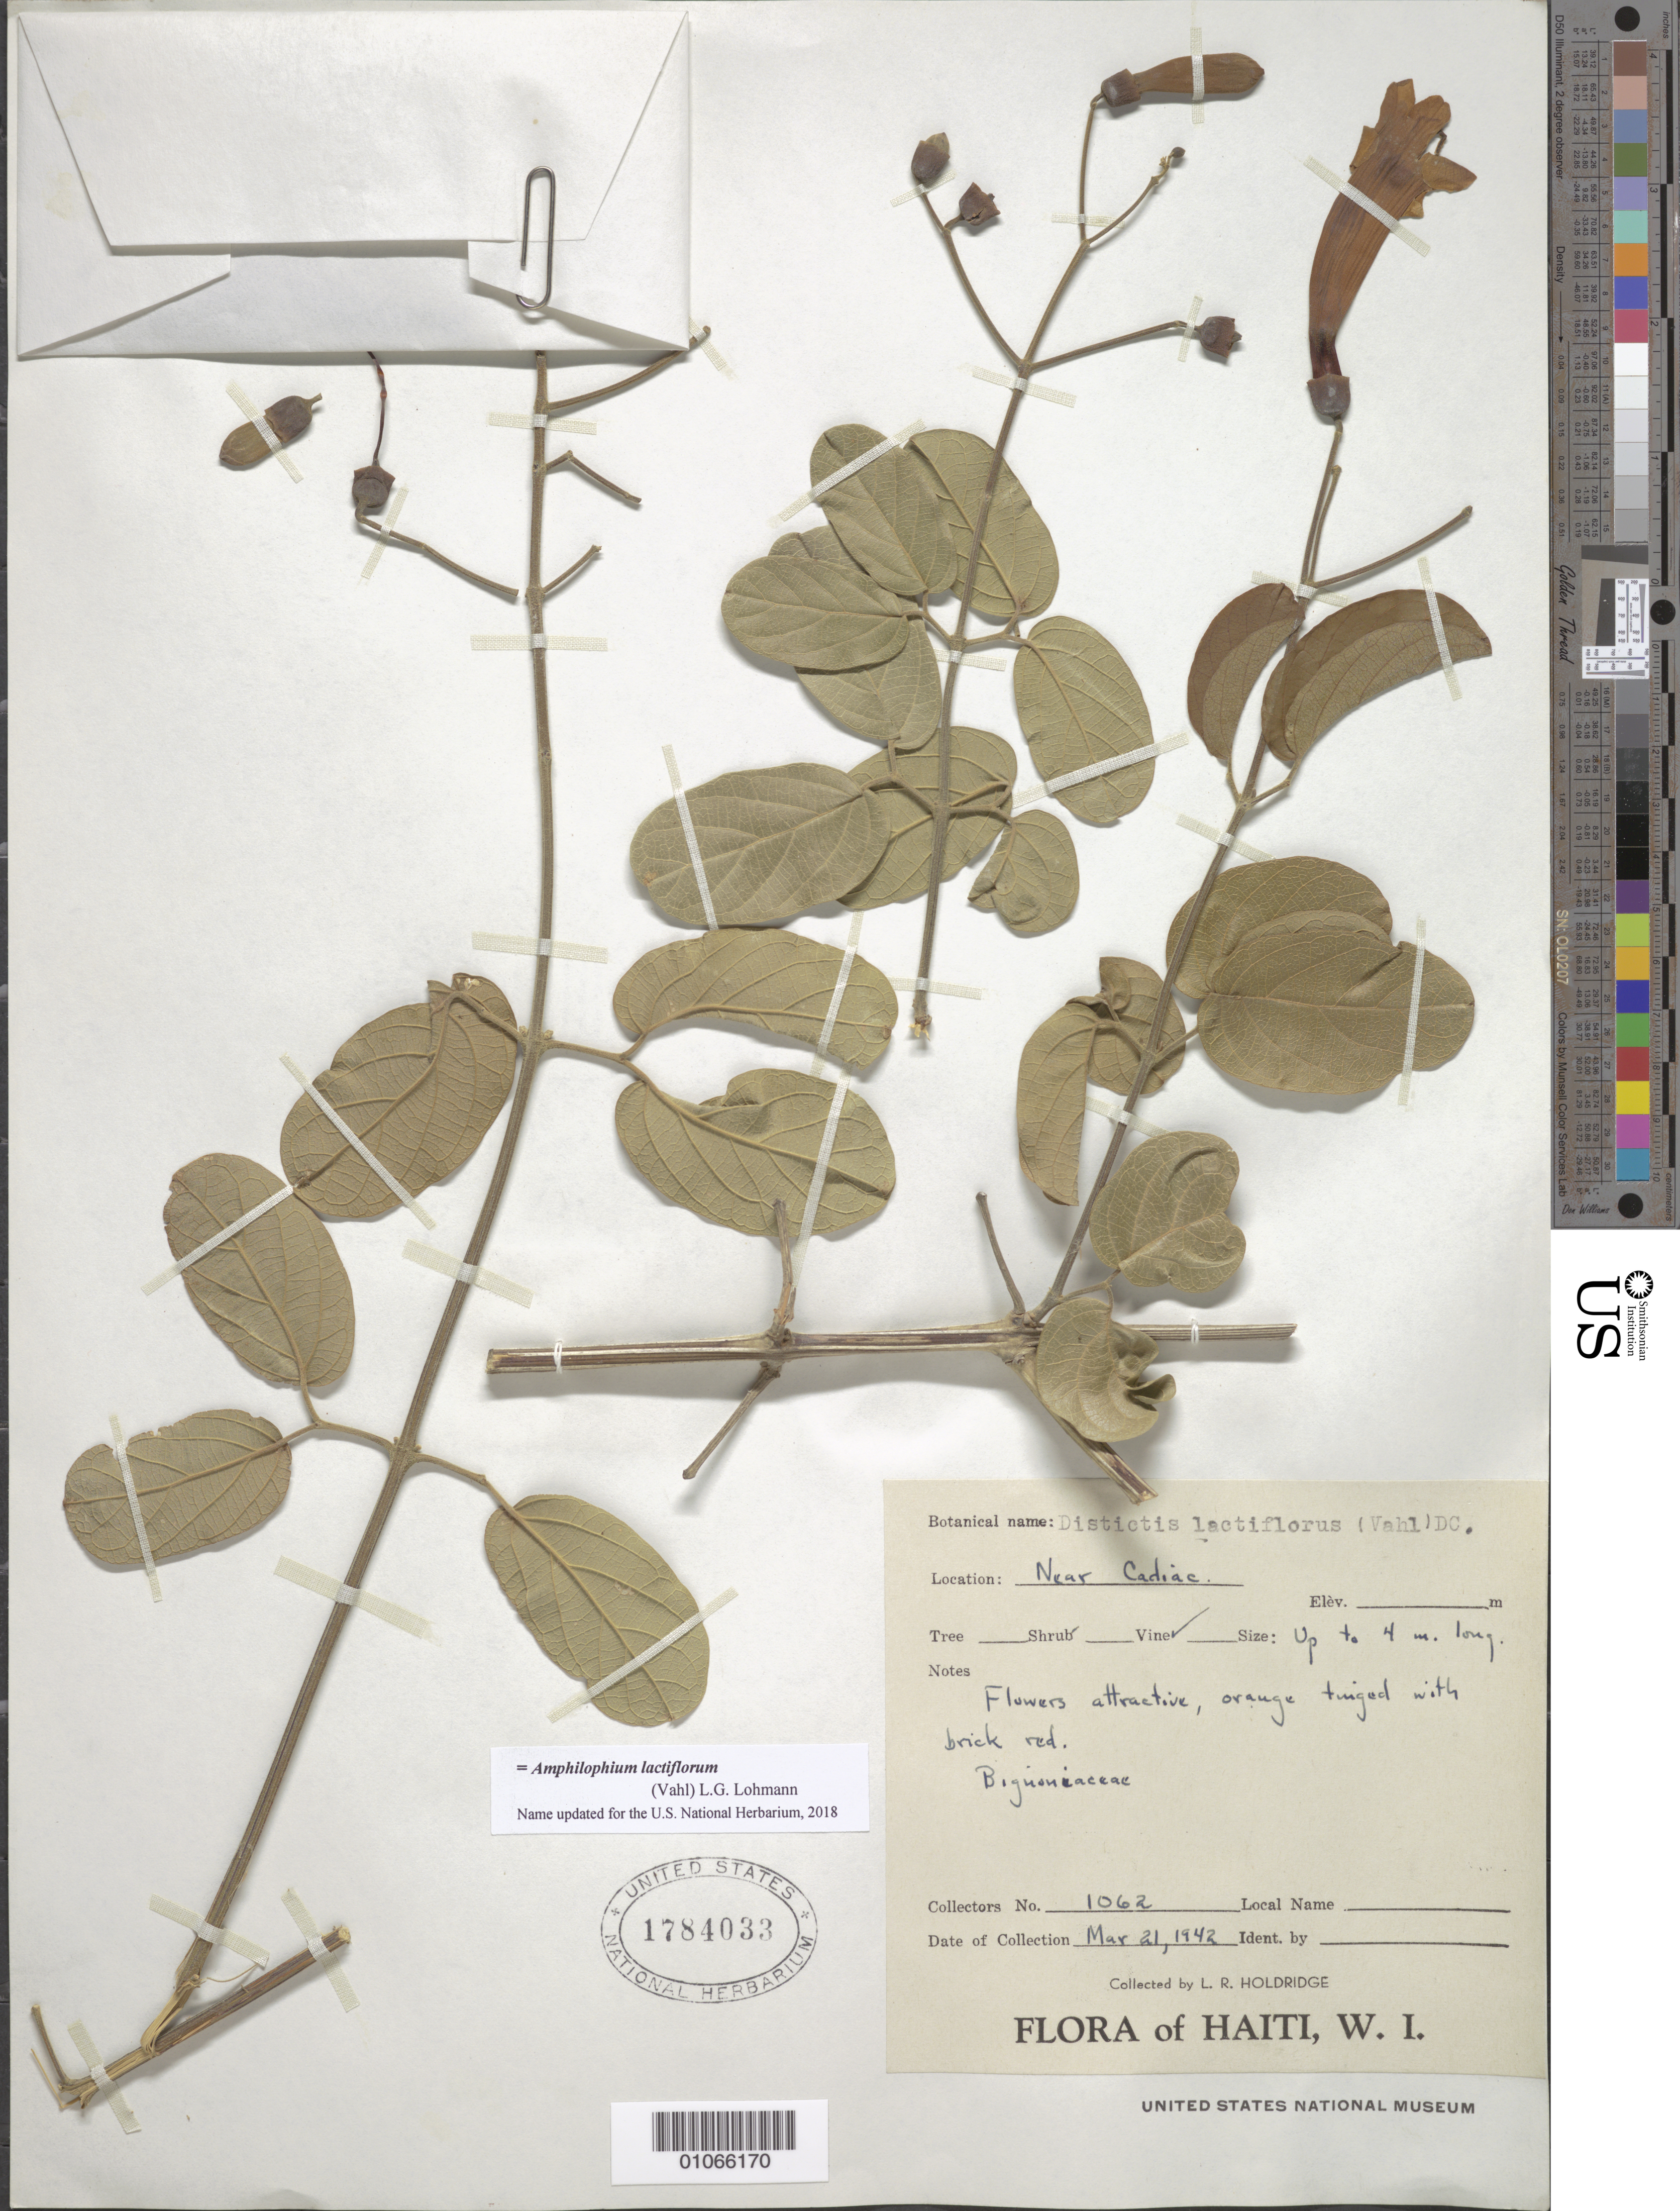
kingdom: Plantae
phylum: Tracheophyta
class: Magnoliopsida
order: Lamiales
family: Bignoniaceae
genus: Amphilophium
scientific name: Amphilophium lactiflorum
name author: (Vahl) L.G. Lohmann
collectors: L. Holdridge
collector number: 1062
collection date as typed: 21 Mar 1942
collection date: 1942-03-21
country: Haiti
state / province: Óuest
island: Hispaniola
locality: Near Cadiac.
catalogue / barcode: US 1784033